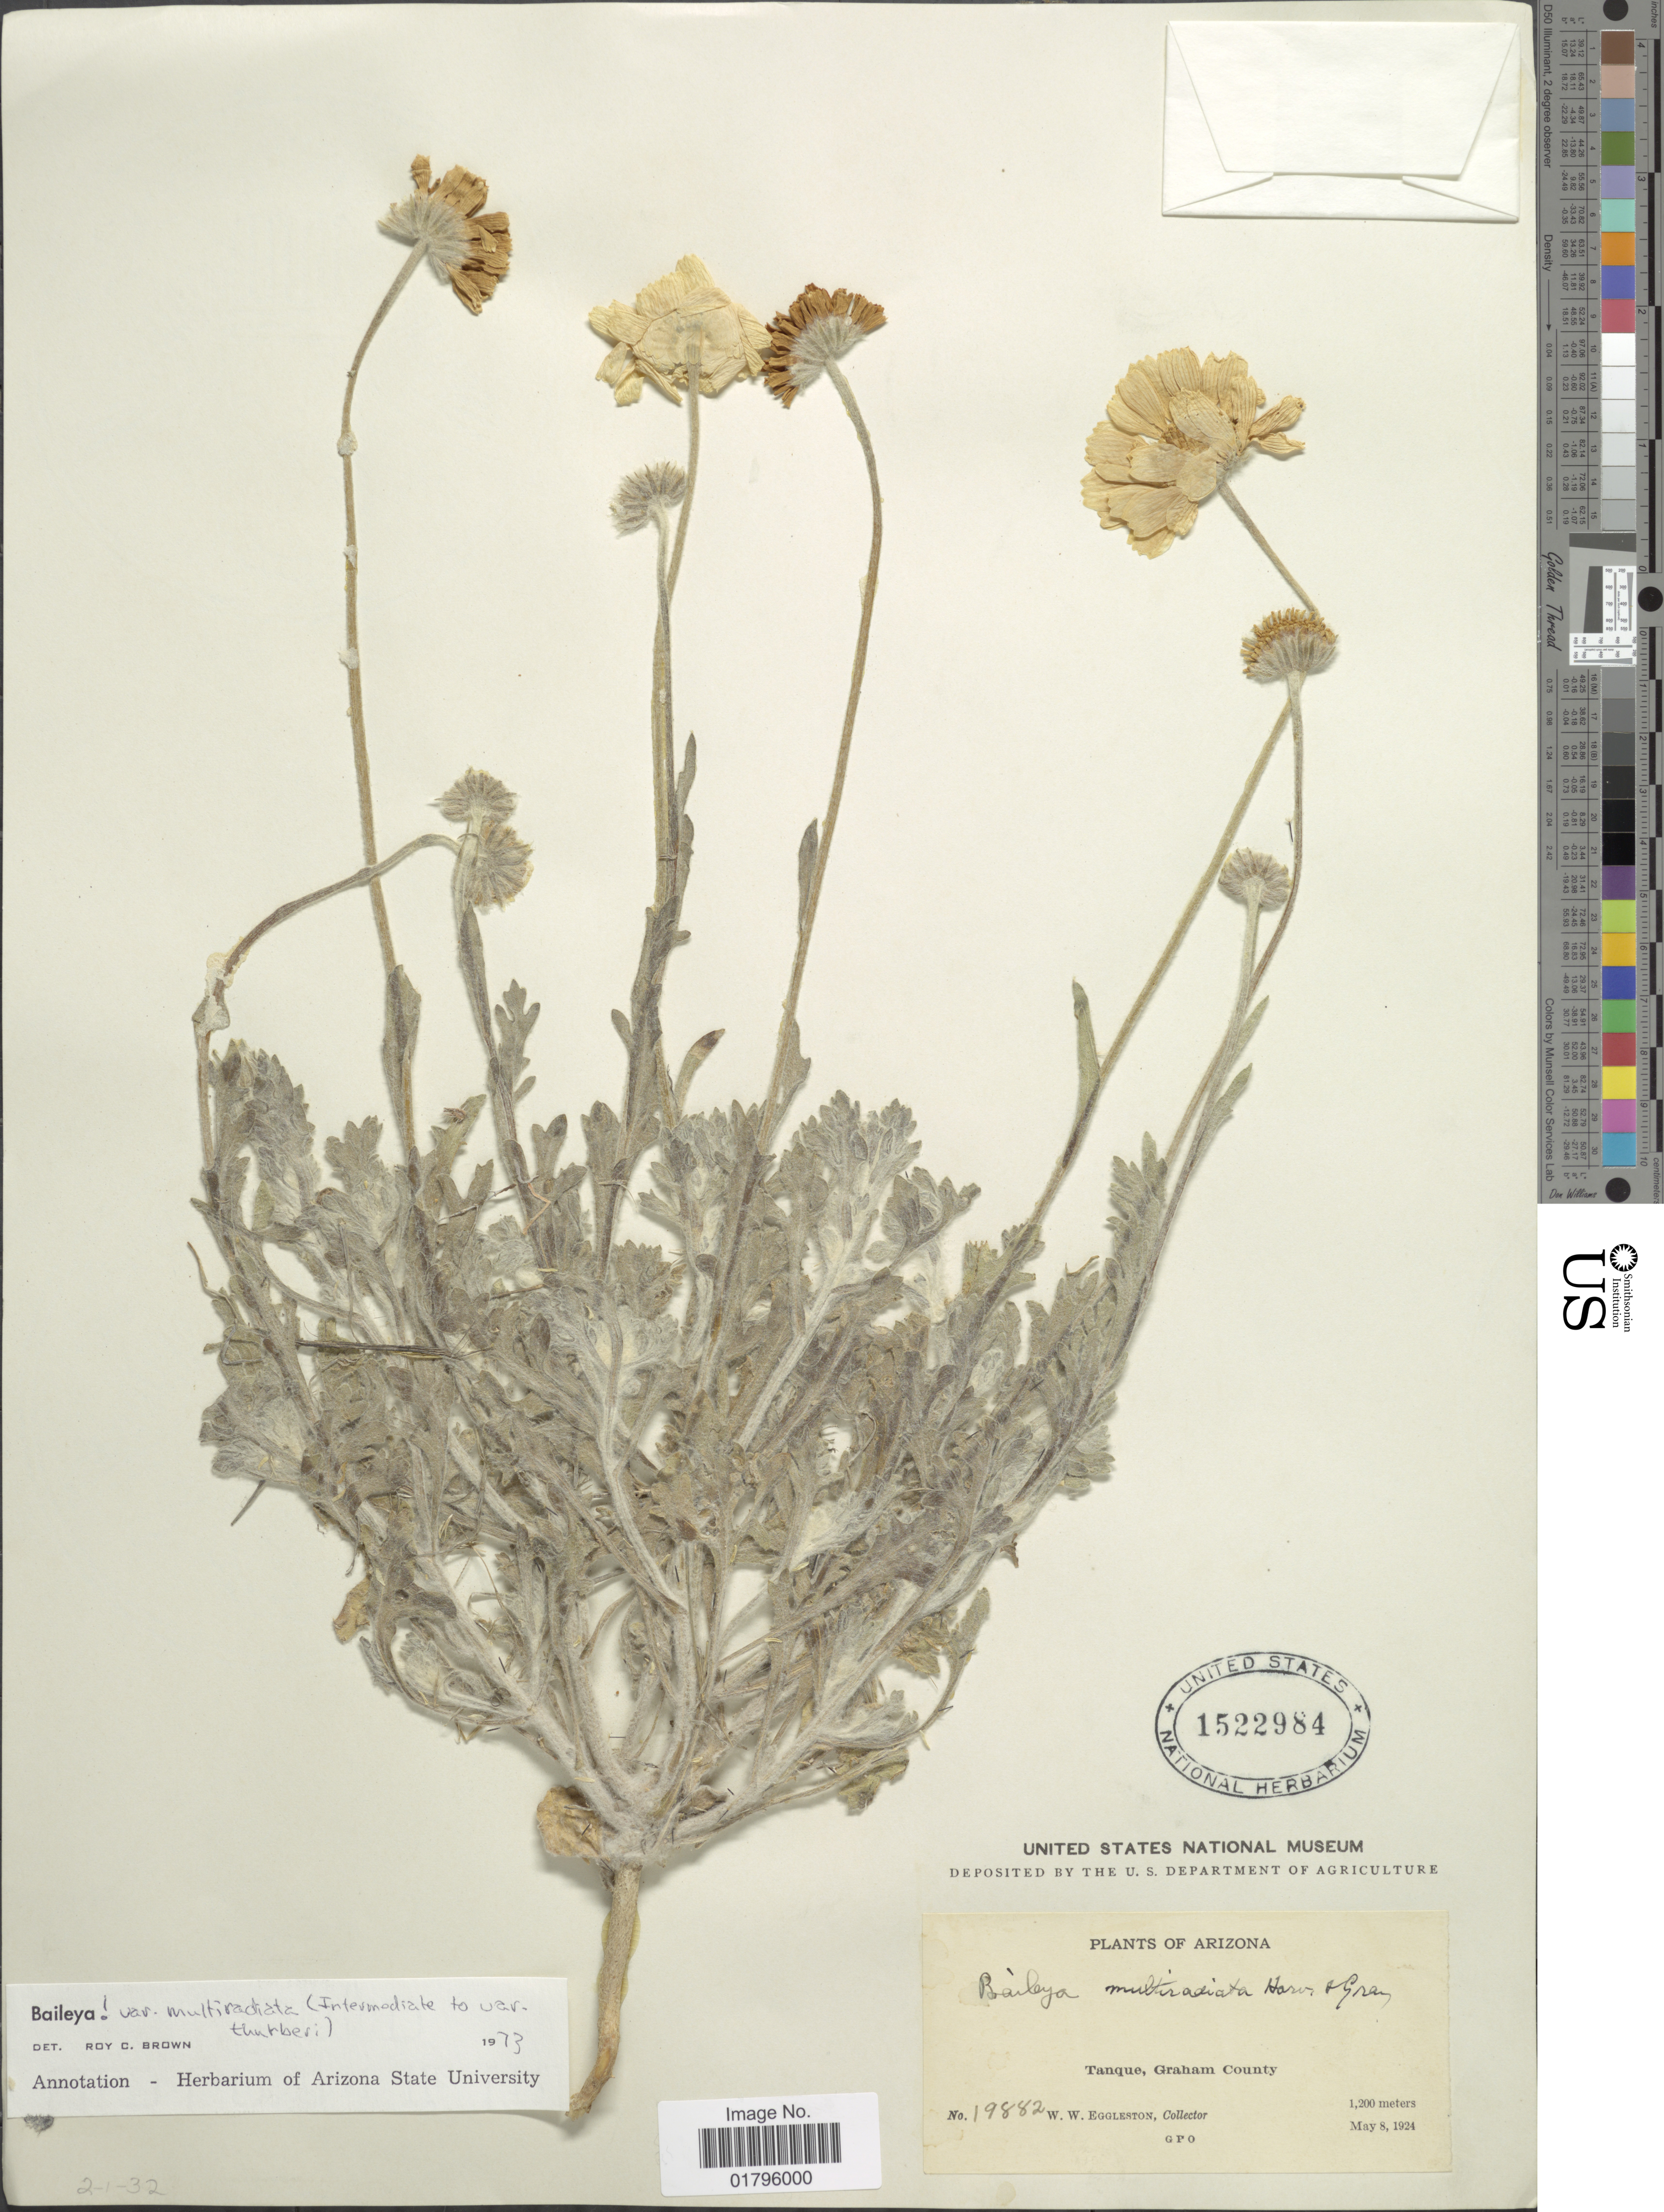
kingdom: Plantae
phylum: Tracheophyta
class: Magnoliopsida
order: Asterales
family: Asteraceae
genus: Baileya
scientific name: Baileya multiradiata var. thurberi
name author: (Rydb.) Kittell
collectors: W. W. Eggleston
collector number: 19882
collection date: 1924-05-08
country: United States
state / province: Arizona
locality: Arizona, Tanque, Graham County.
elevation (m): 1200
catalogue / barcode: US 1522984